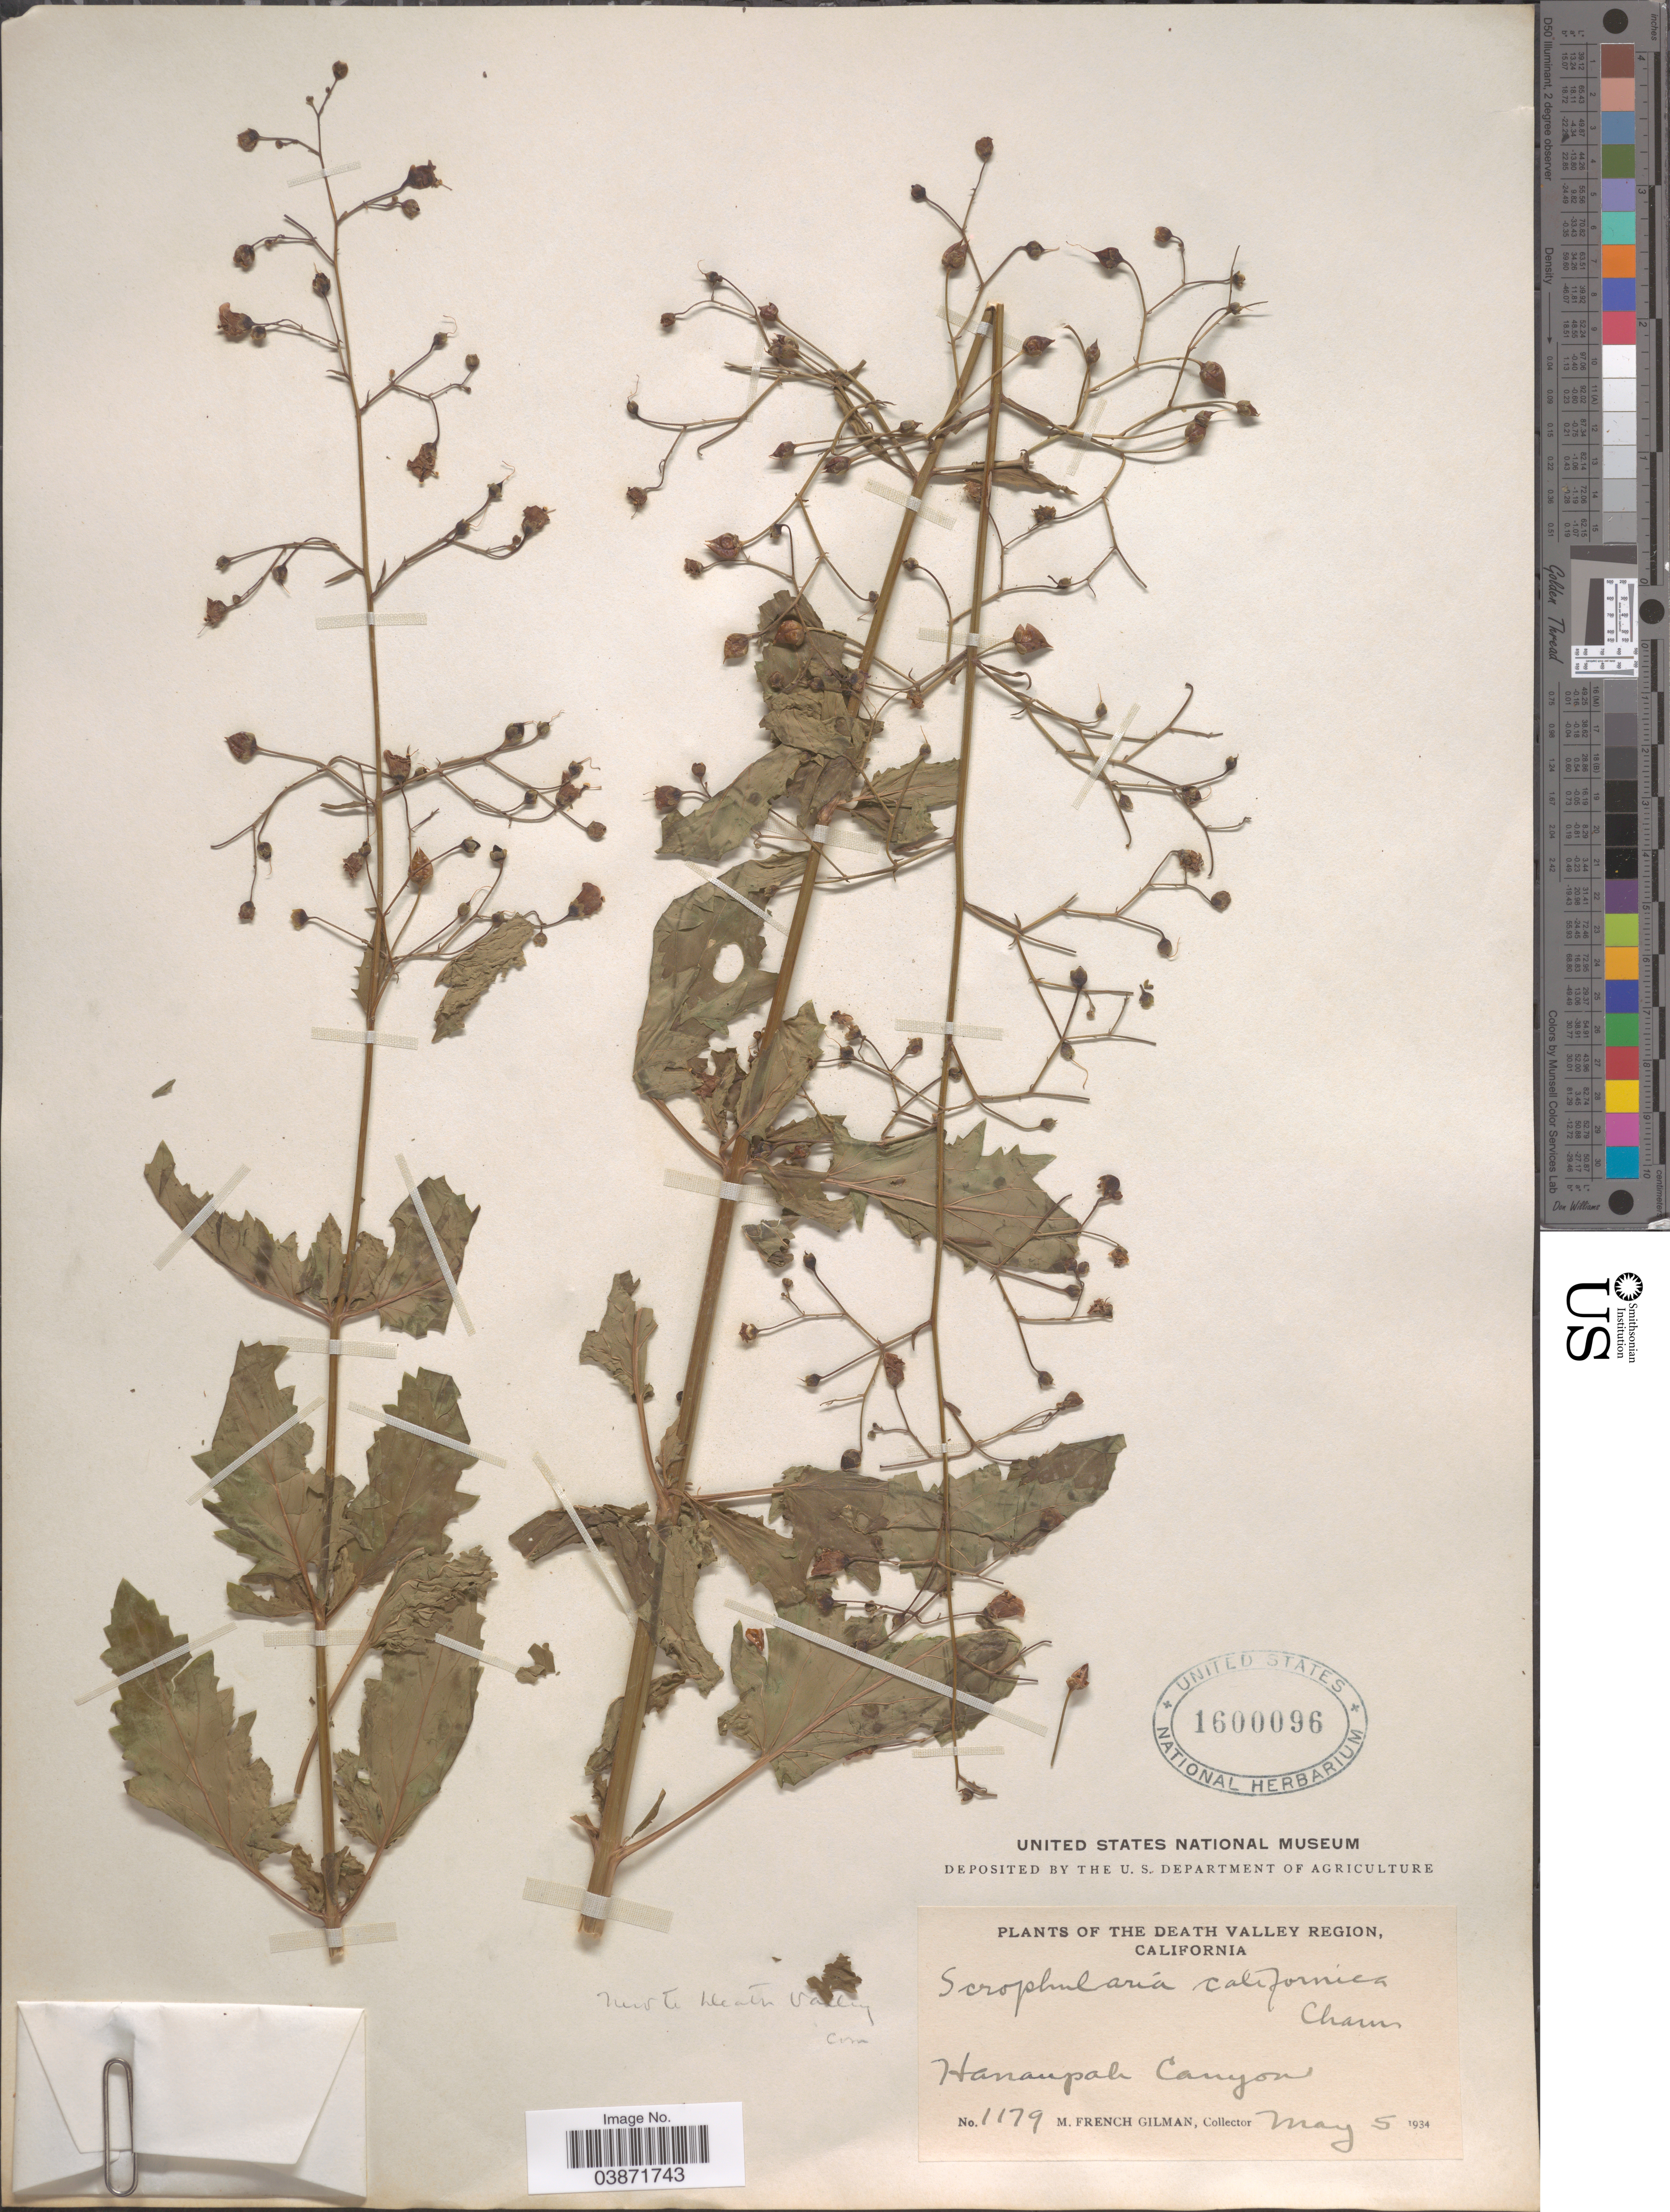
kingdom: Plantae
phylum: Tracheophyta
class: Magnoliopsida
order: Lamiales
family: Scrophulariaceae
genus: Scrophularia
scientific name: Scrophularia californica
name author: Cham. & Schltdl.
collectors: M. F. Gilman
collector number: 1179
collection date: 1934-05-05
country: United States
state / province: California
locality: Death Valley Region. Hananpah Canyon.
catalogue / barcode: US 1600096